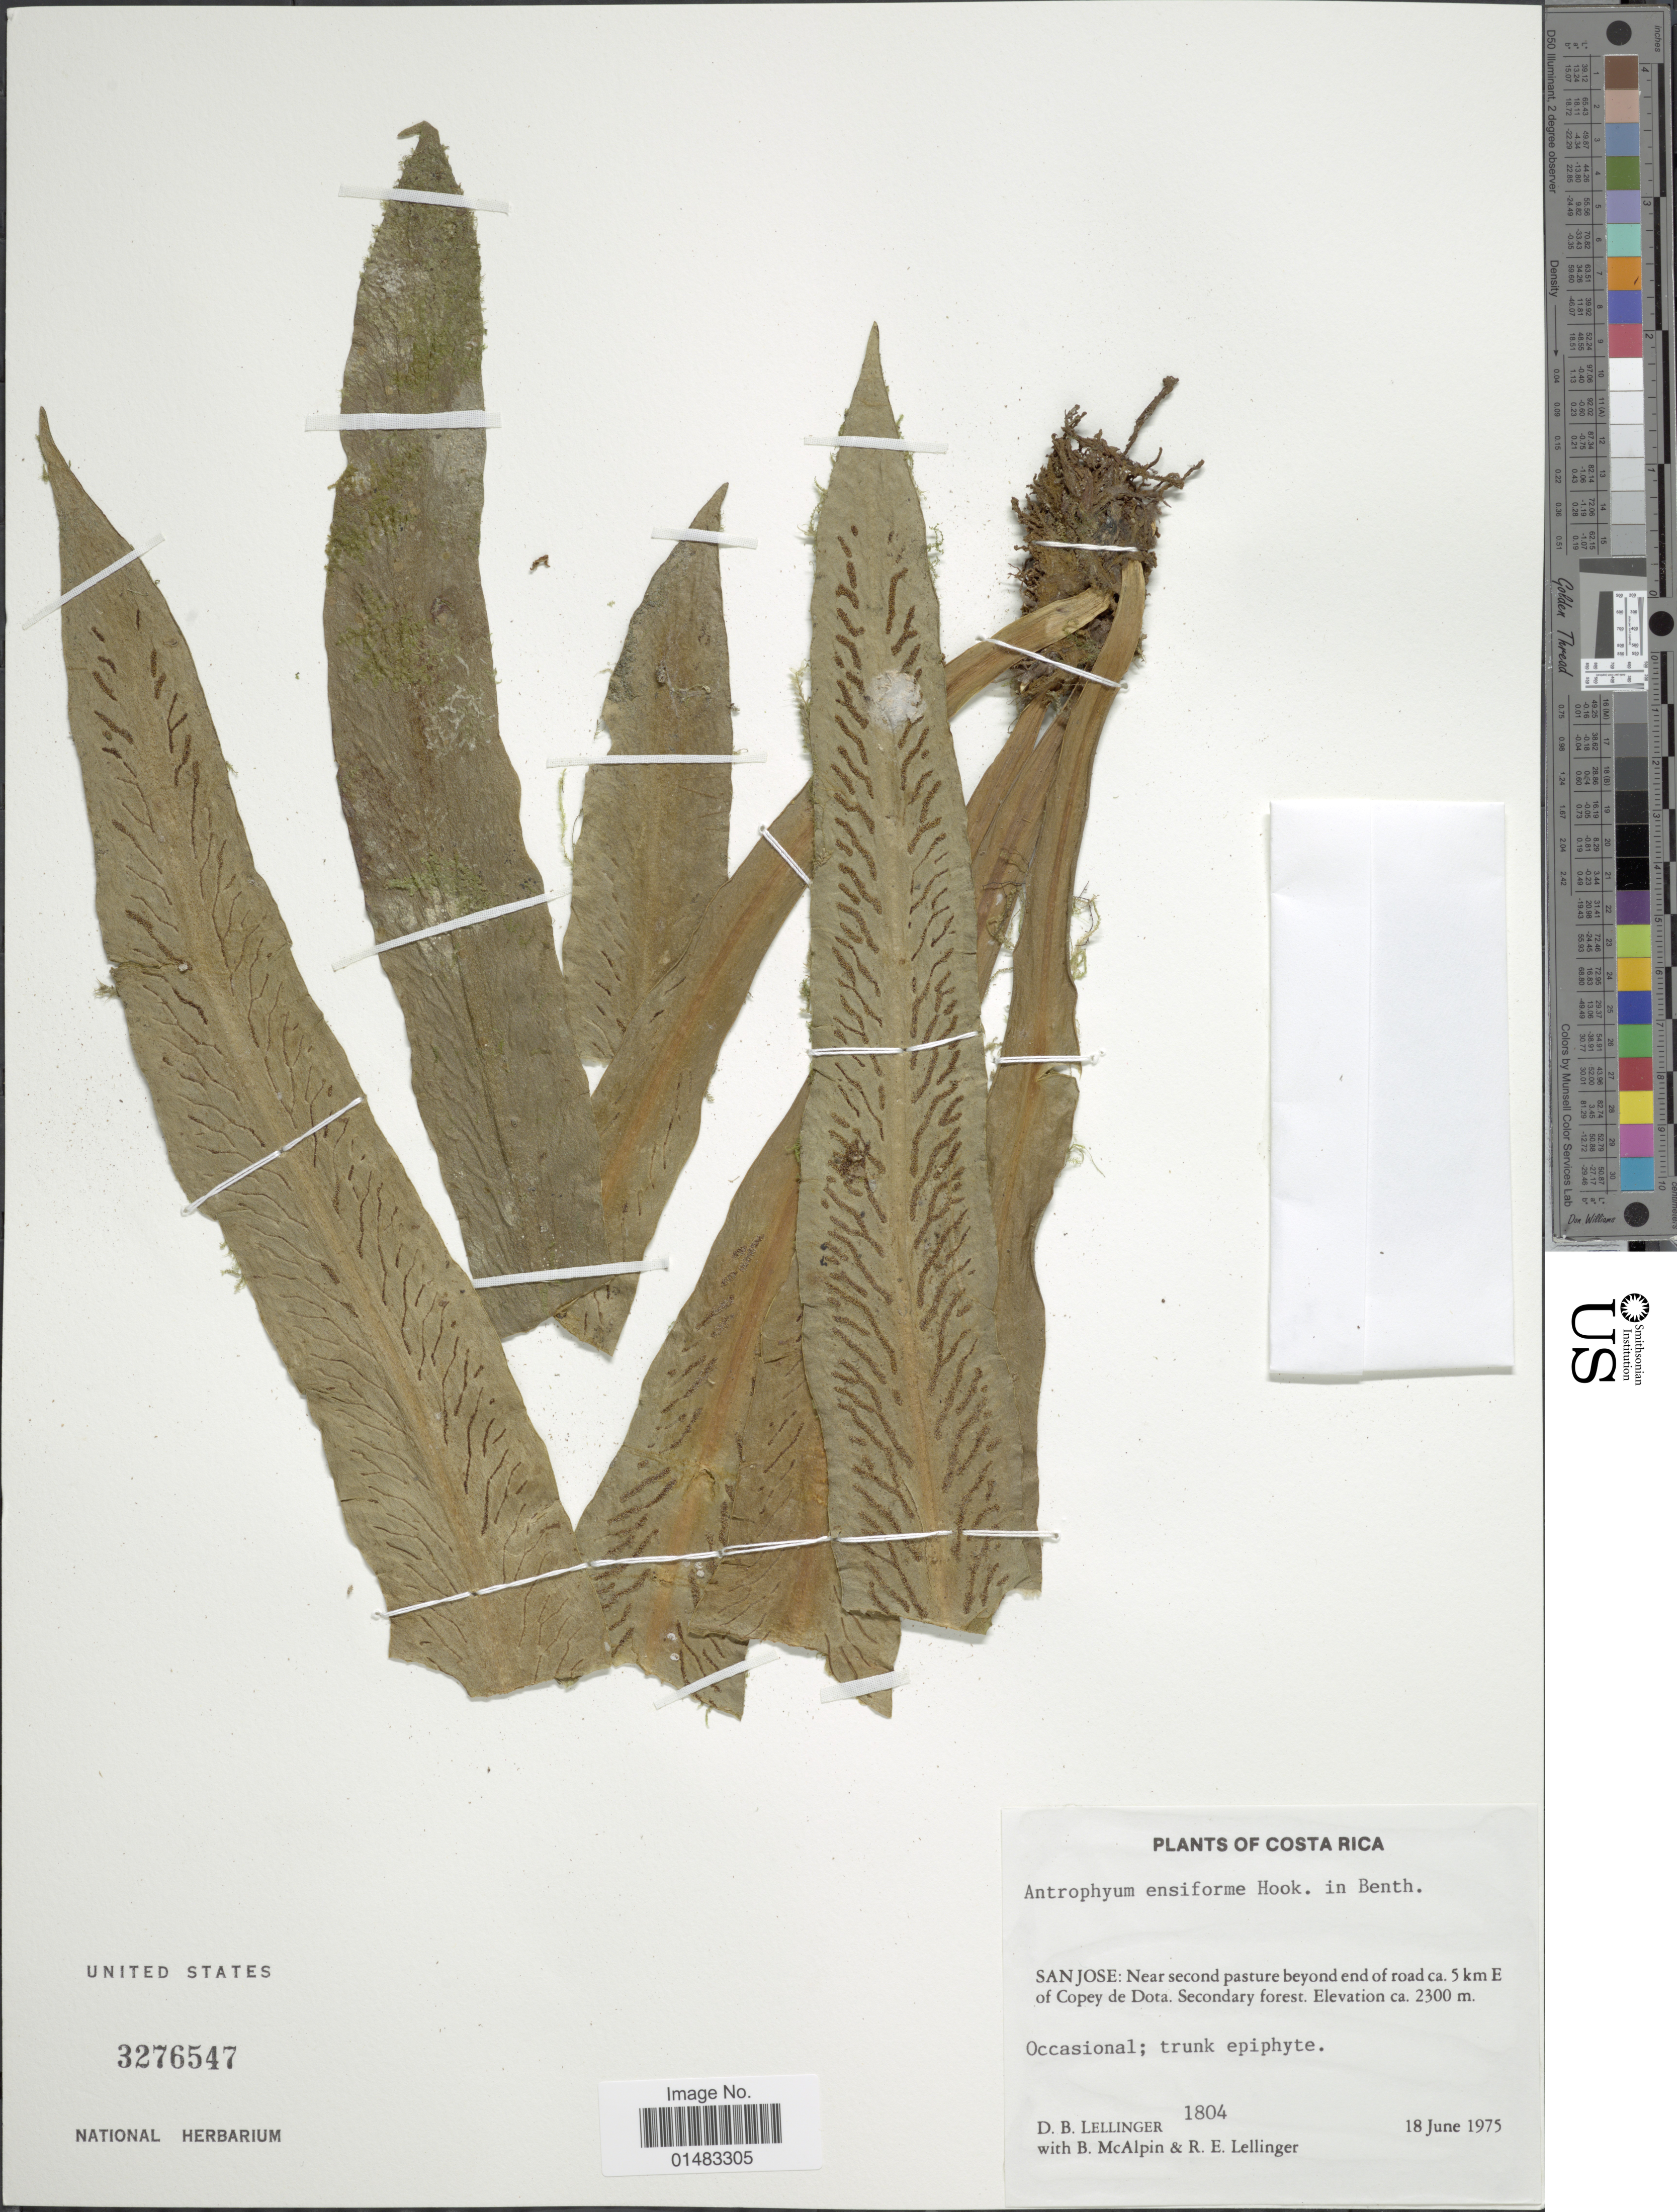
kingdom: Plantae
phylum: Tracheophyta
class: Polypodiopsida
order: Polypodiales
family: Pteridaceae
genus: Scoliosorus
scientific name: Scoliosorus ensiformis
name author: (Hook.) T. Moore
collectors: B. McAlpin & R. E. Lellinger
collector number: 1804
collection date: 1975-06-18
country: Costa Rica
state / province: San José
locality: Plants of Costa Rica, Near second pasture beyond end of road ca. 5 km E of Copey de Dota. Secondary forest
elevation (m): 2300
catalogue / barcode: US 3276547